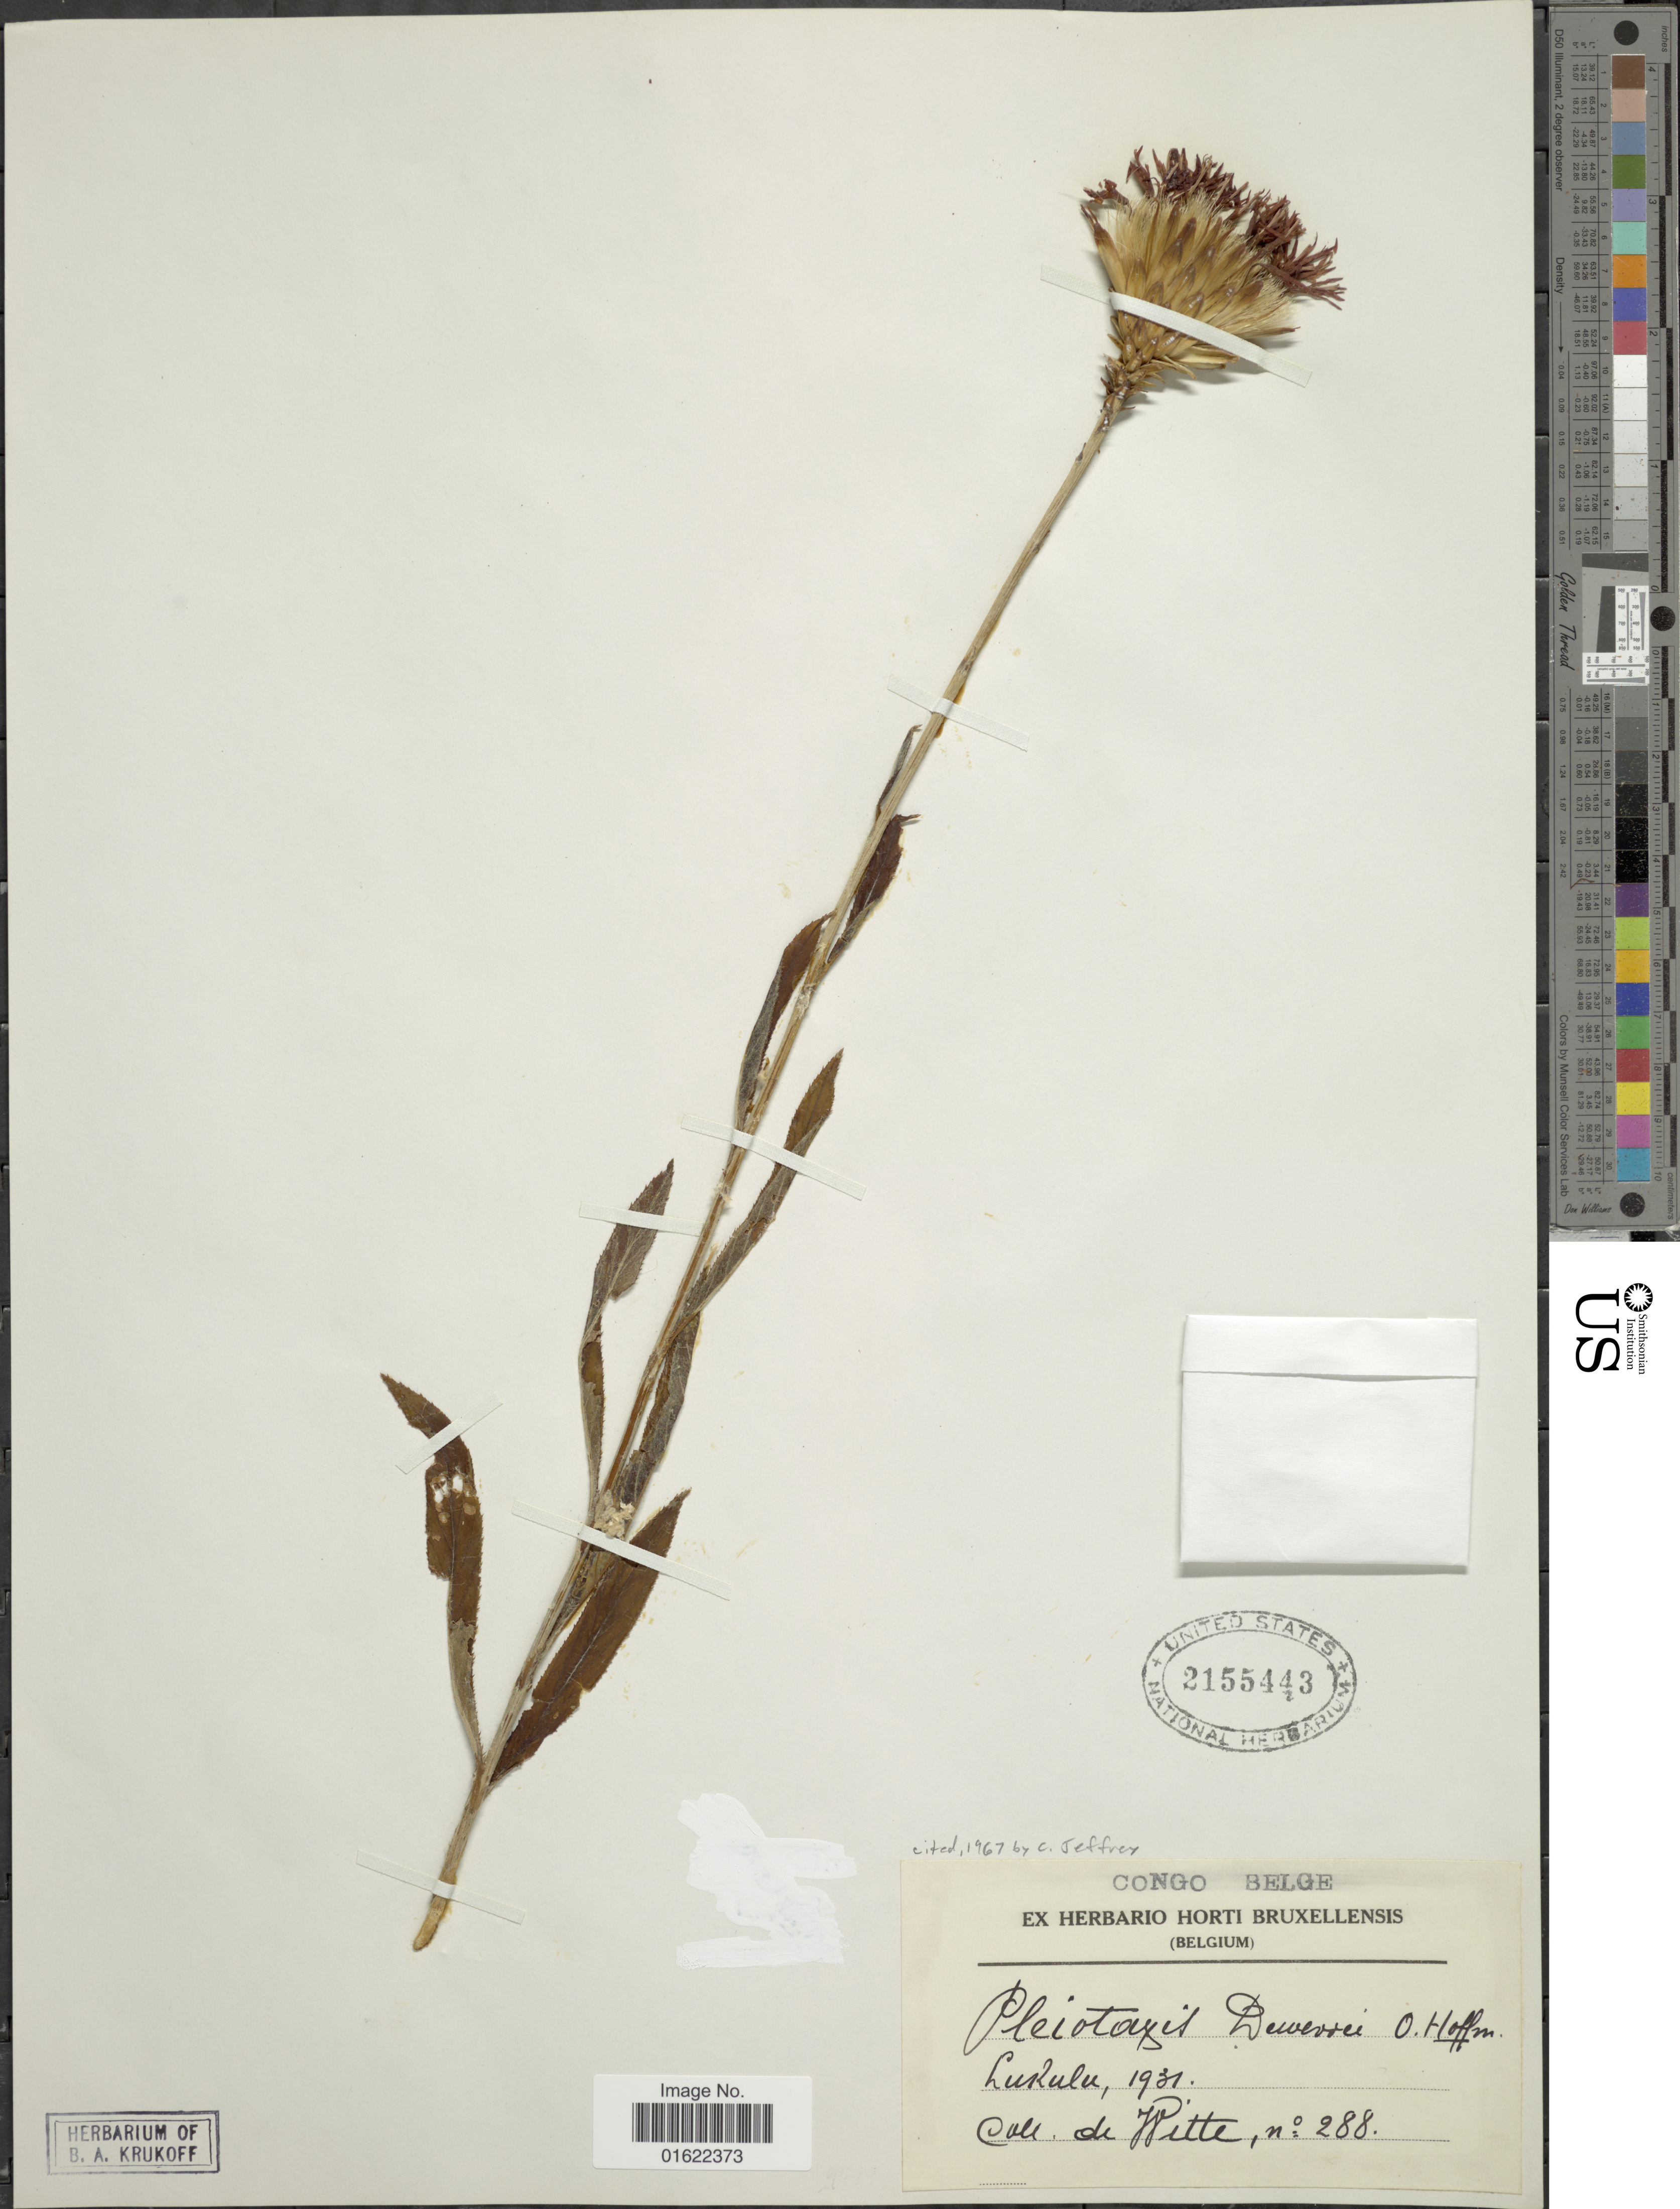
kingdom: Plantae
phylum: Tracheophyta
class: Magnoliopsida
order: Asterales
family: Asteraceae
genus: Pleiotaxis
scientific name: Pleiotaxis dewevrei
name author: O. Hoffm. ex Durand & De Wild.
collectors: -. de Witte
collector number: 288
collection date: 1931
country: Congo, Democratic Republic of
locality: Belgium, Lukulu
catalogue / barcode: US 2155443